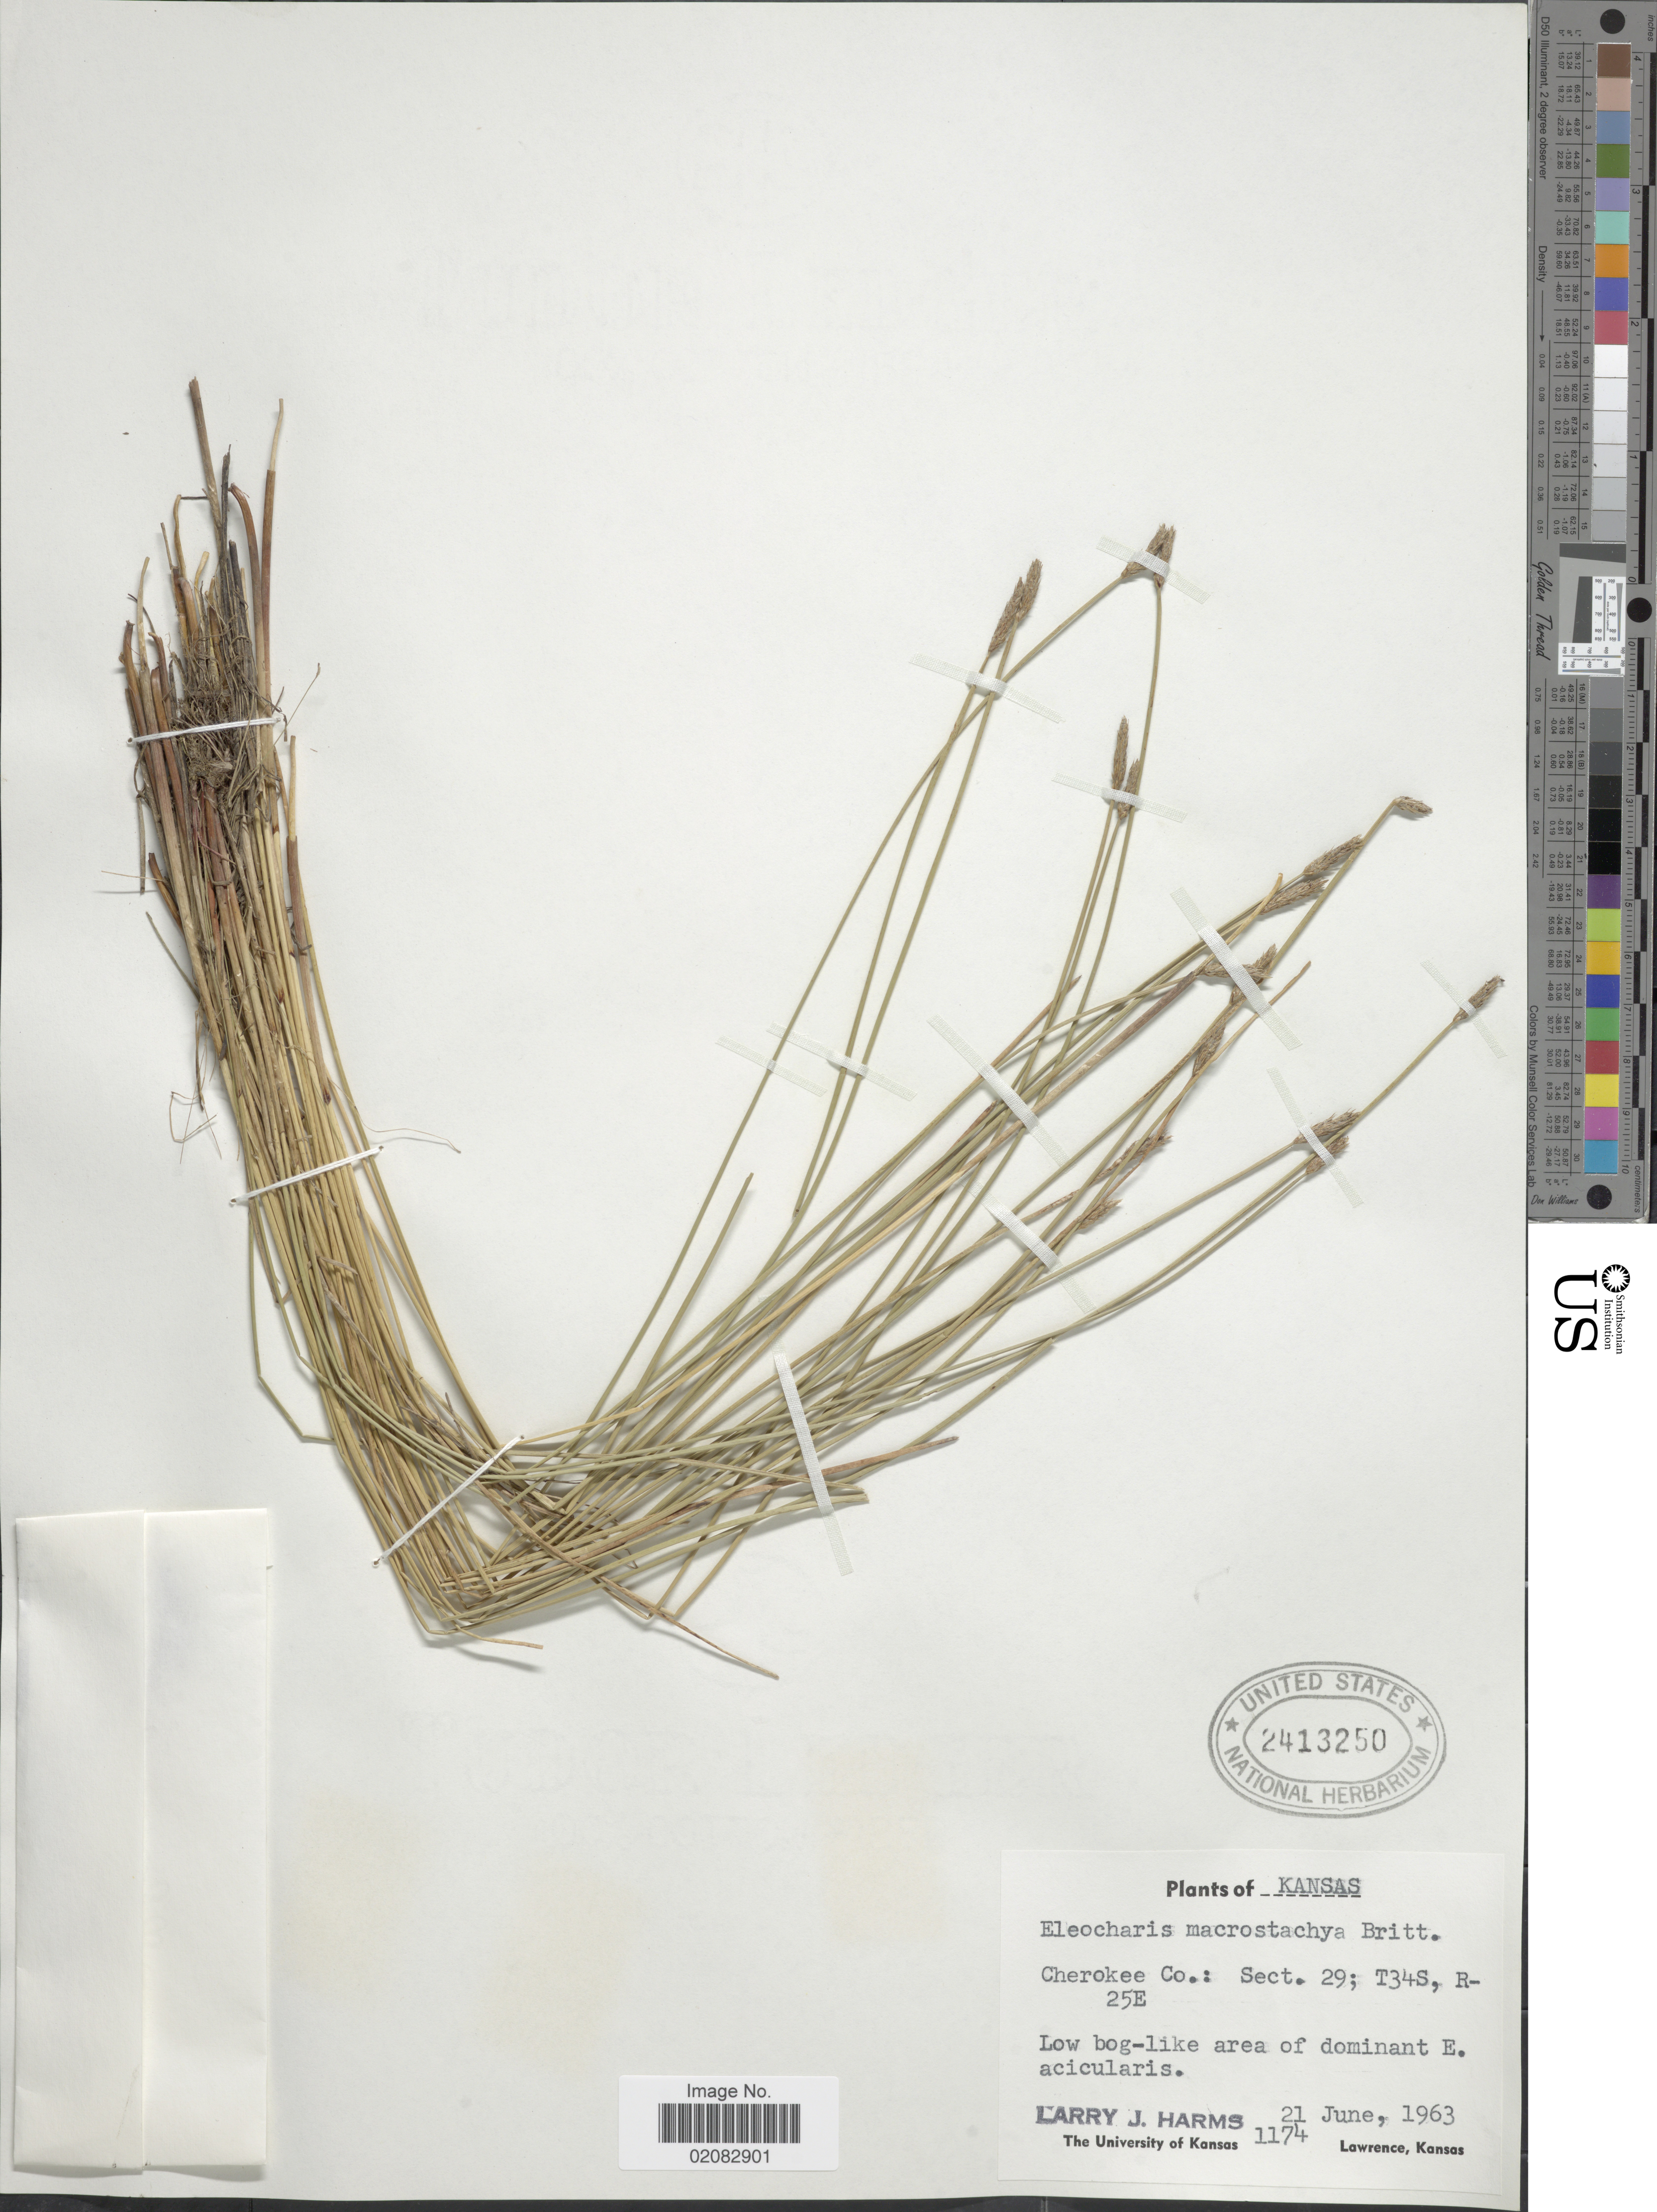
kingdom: Plantae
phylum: Tracheophyta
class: Liliopsida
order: Poales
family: Cyperaceae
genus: Eleocharis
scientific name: Eleocharis macrostachya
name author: Britton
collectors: L. Harms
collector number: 1174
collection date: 1963-06-21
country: United States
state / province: Kansas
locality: Cherokee Co.: Sect. 29; T34S, R25E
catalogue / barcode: US 2413250